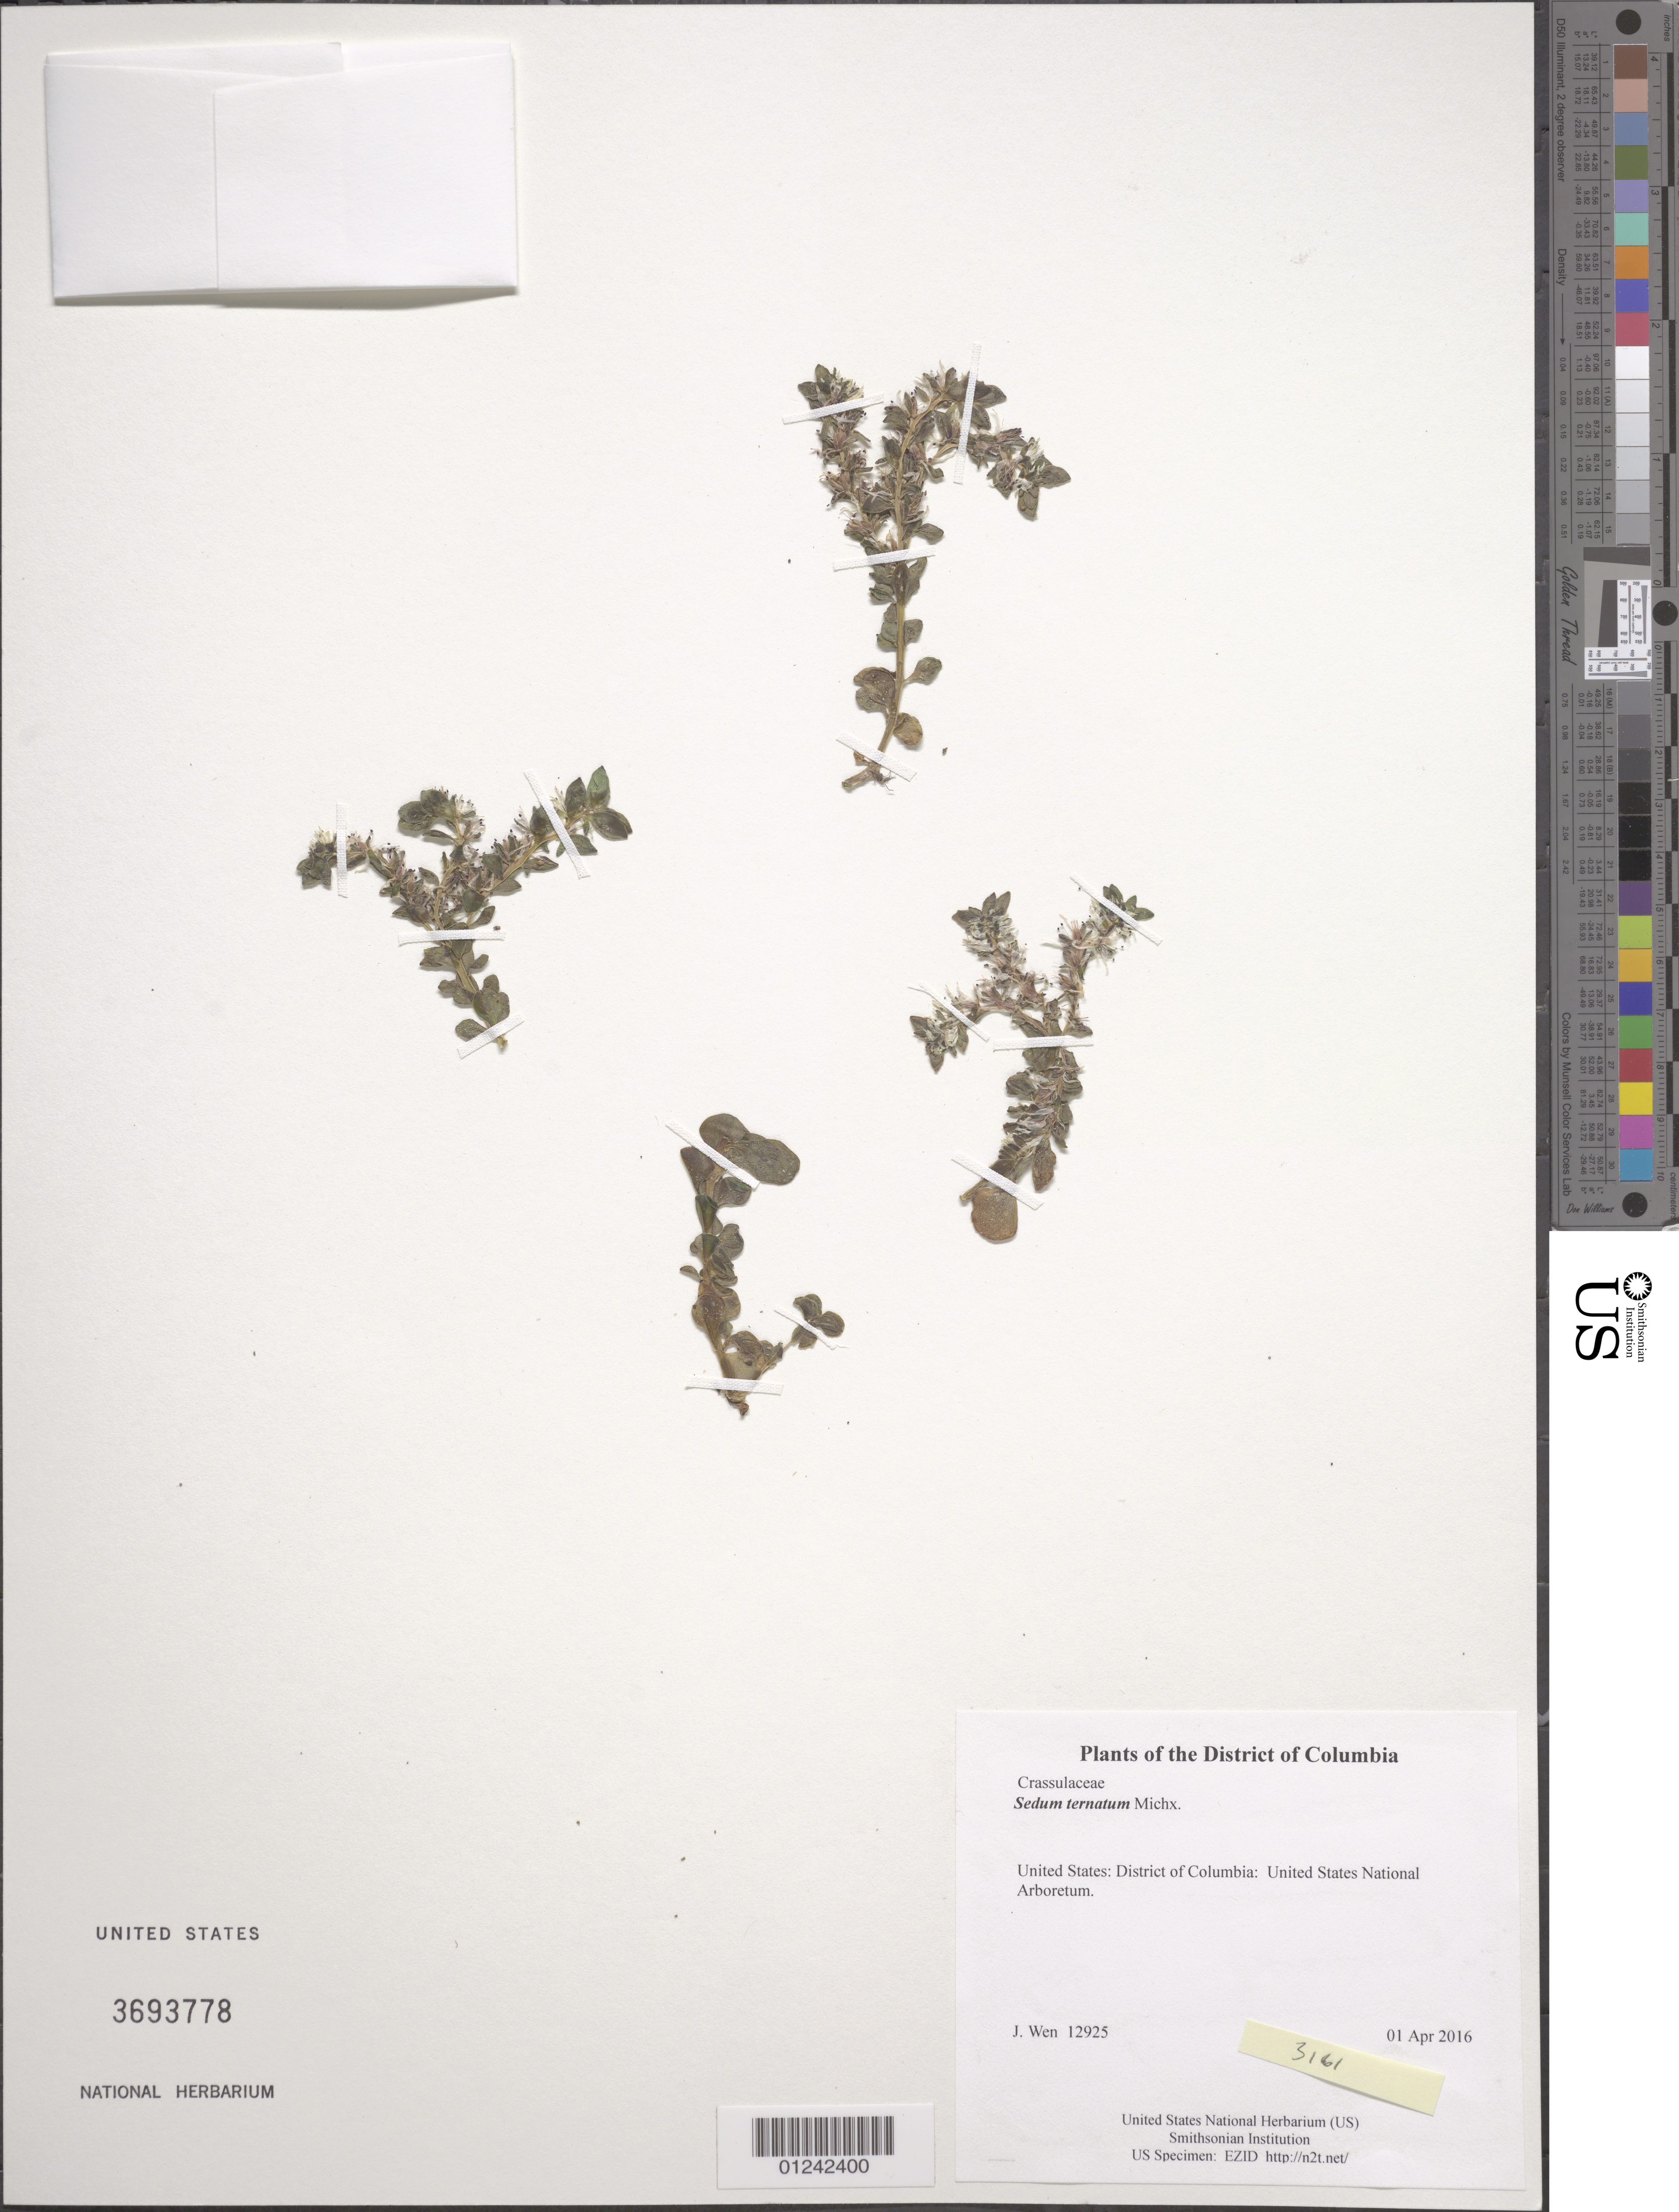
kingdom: Plantae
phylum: Tracheophyta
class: Magnoliopsida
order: Saxifragales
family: Crassulaceae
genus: Sedum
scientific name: Sedum ternatum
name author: Michx.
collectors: J. Wen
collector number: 12925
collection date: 2016-04-01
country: United States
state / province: District of Columbia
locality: United States National Arboretum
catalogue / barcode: US 3693778